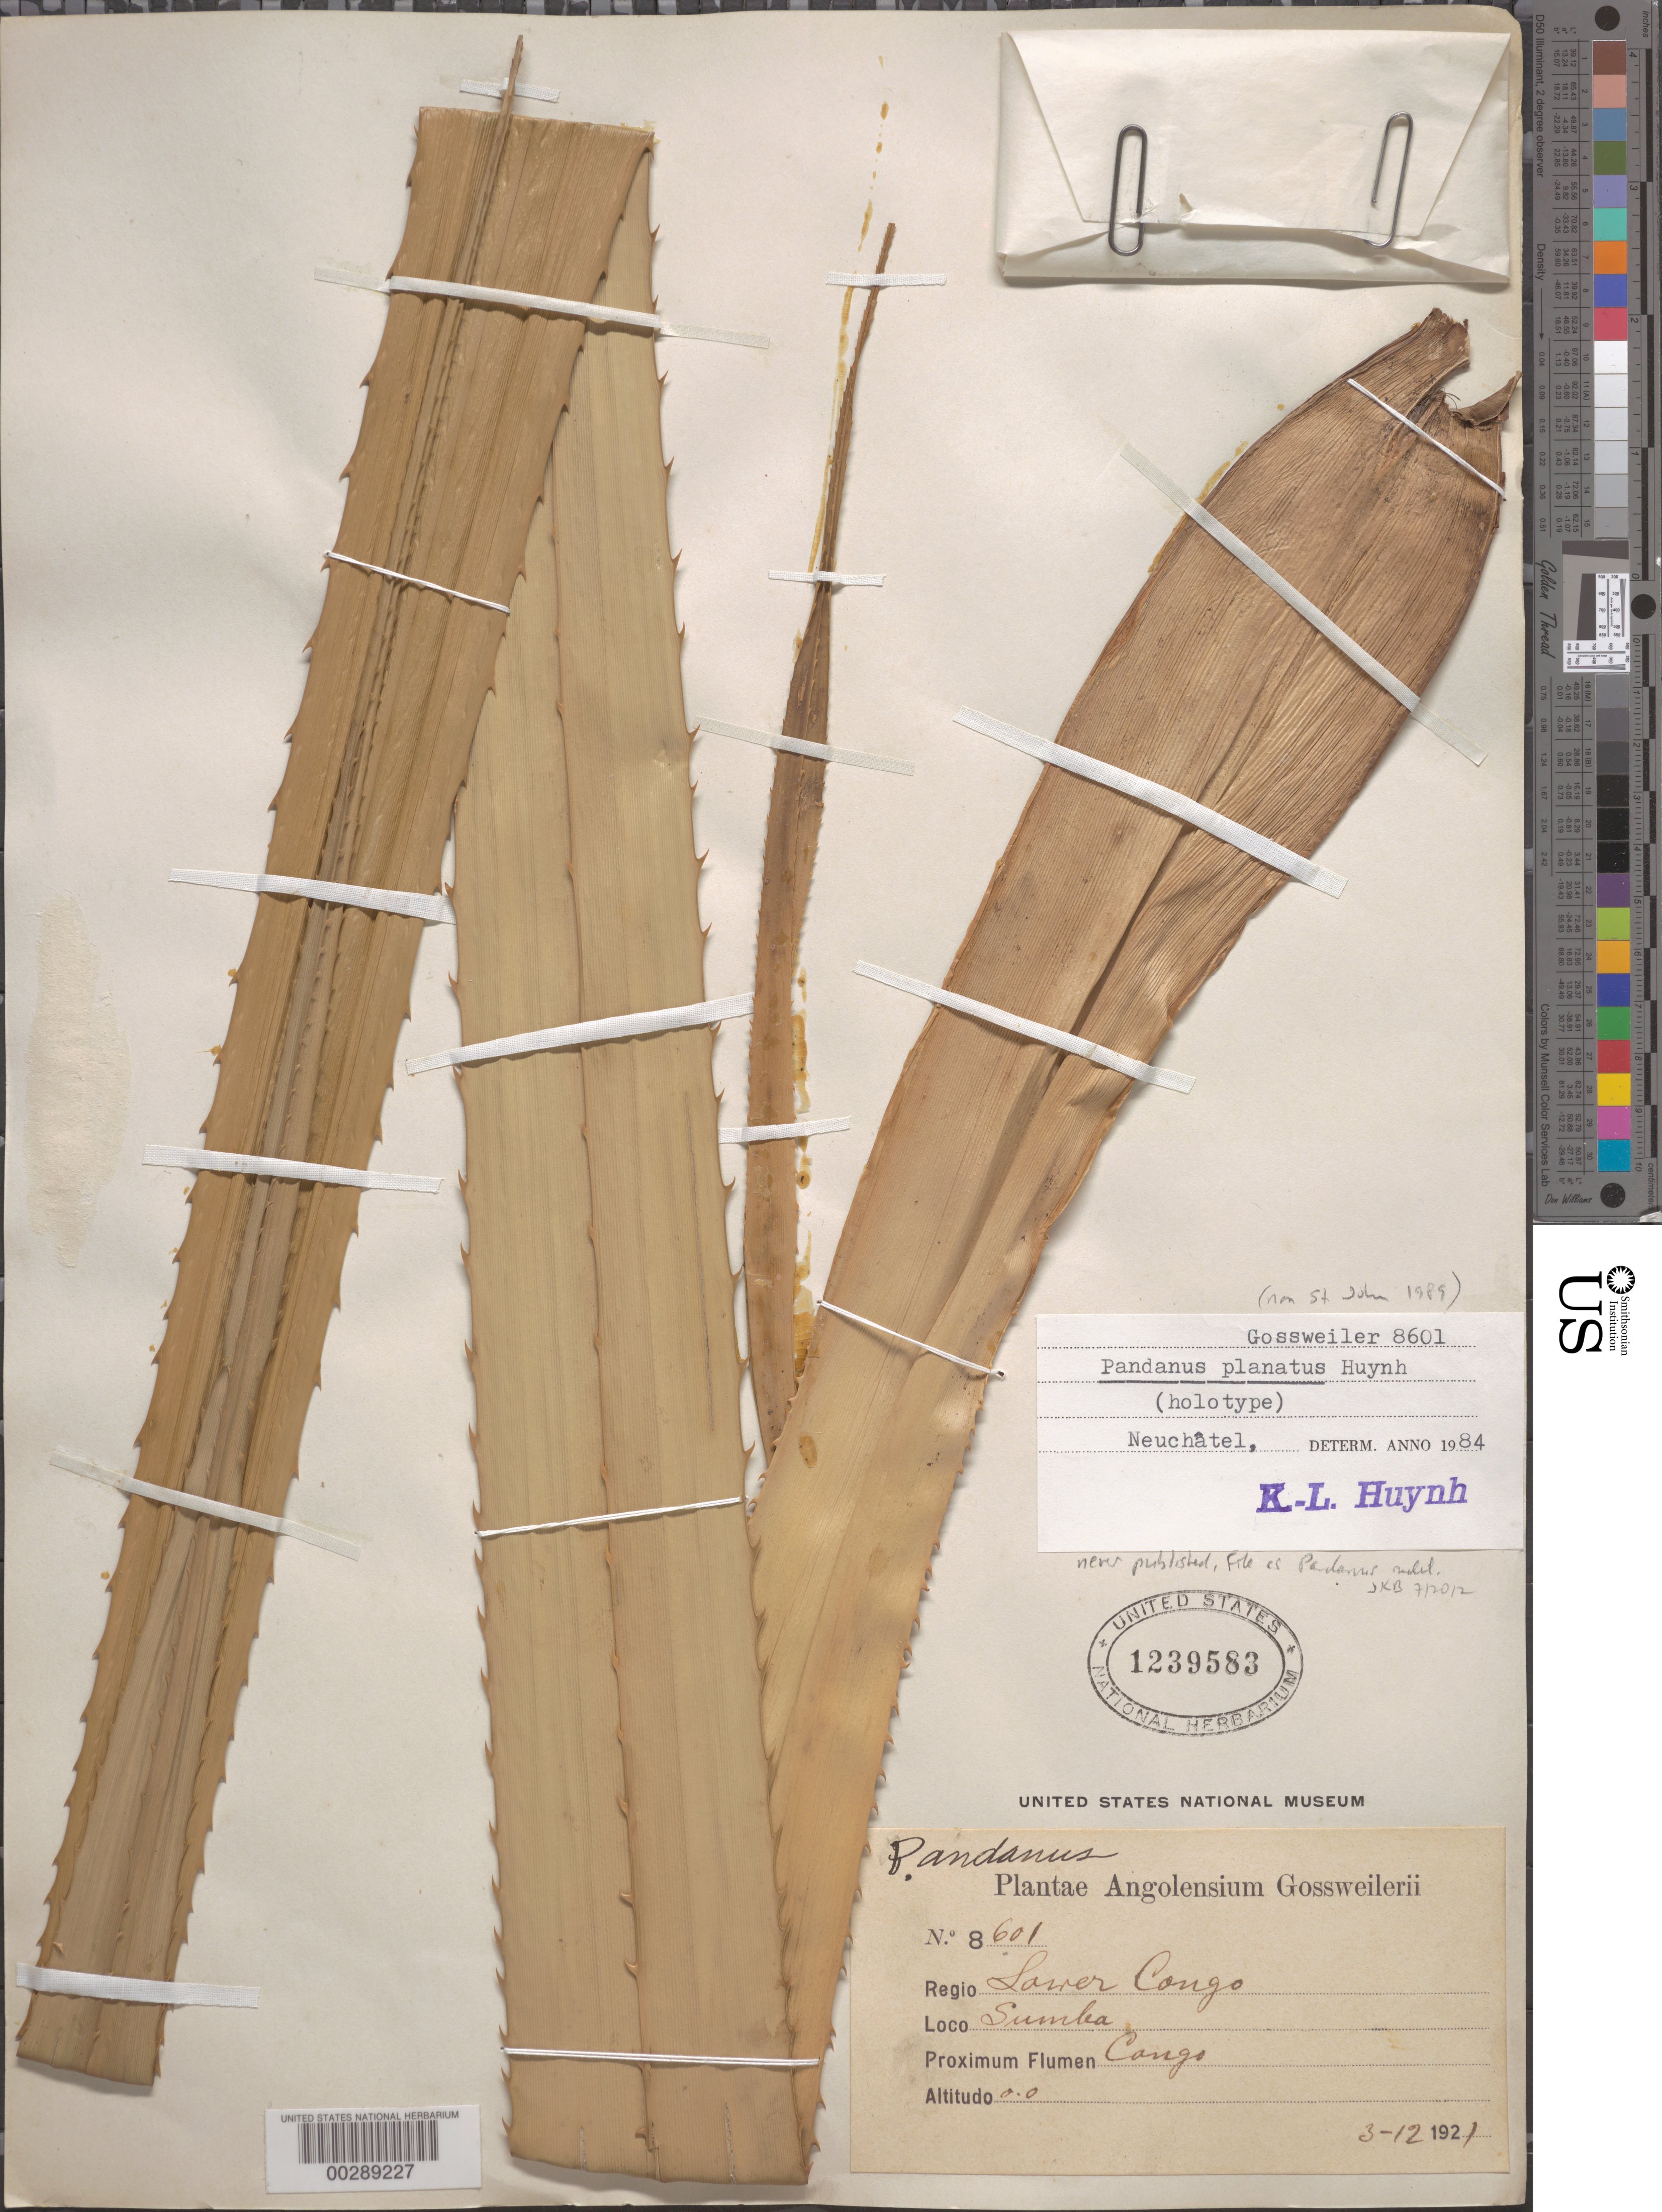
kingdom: Plantae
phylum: Tracheophyta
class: Liliopsida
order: Pandanales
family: Pandanaceae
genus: Pandanus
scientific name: Pandanus sp.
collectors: J. Gossweiler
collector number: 8601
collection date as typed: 03 Dec 1921 or 12 Mar 1921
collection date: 1921-03-12 or 1921-12-03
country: Angola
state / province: Cabinda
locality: Lower Congo, Sumba.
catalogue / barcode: US 1239583